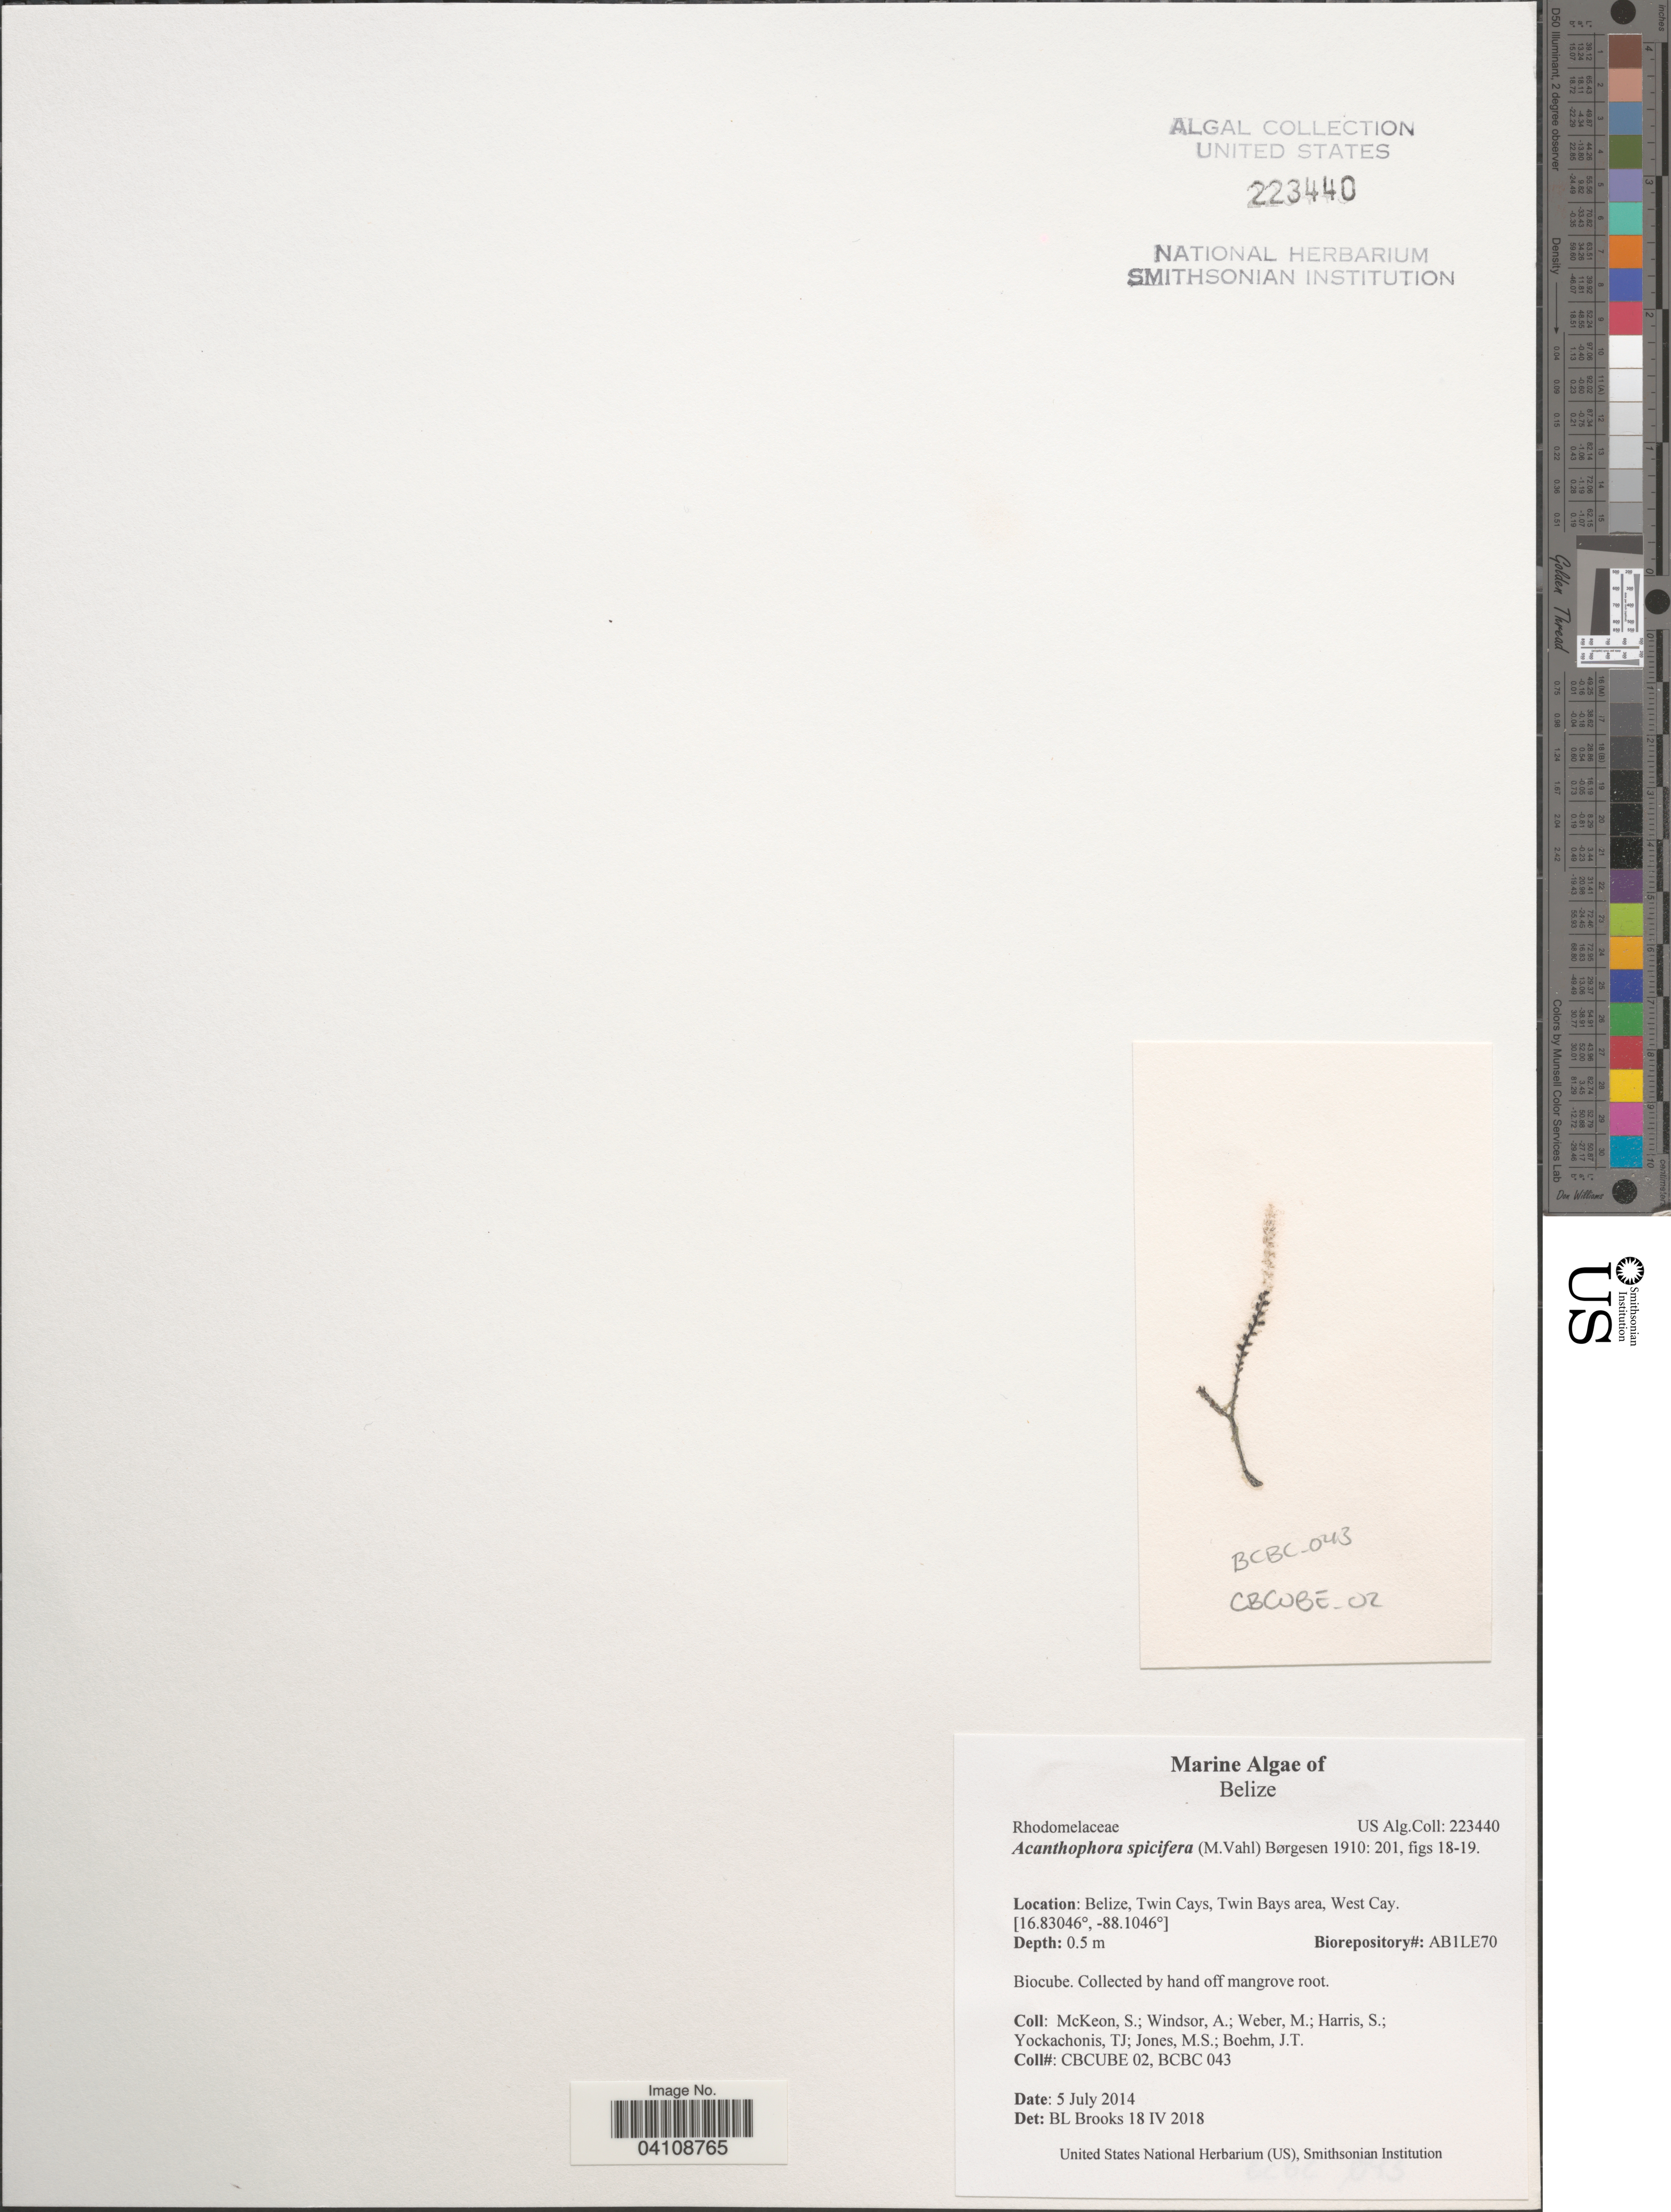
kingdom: Plantae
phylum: Rhodophyta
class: Florideophyceae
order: Ceramiales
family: Rhodomelaceae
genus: Acanthophora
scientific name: Acanthophora spicifera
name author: (Vahl) Børgesen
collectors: S. McKeon, A. Windsor, M. Weber, S. Harris & et al.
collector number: CBCUBE02/BCBC043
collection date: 2014-07-05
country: Belize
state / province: Belize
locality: Twin Cays, Twin Bays area, West Cay.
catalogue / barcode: US 223440